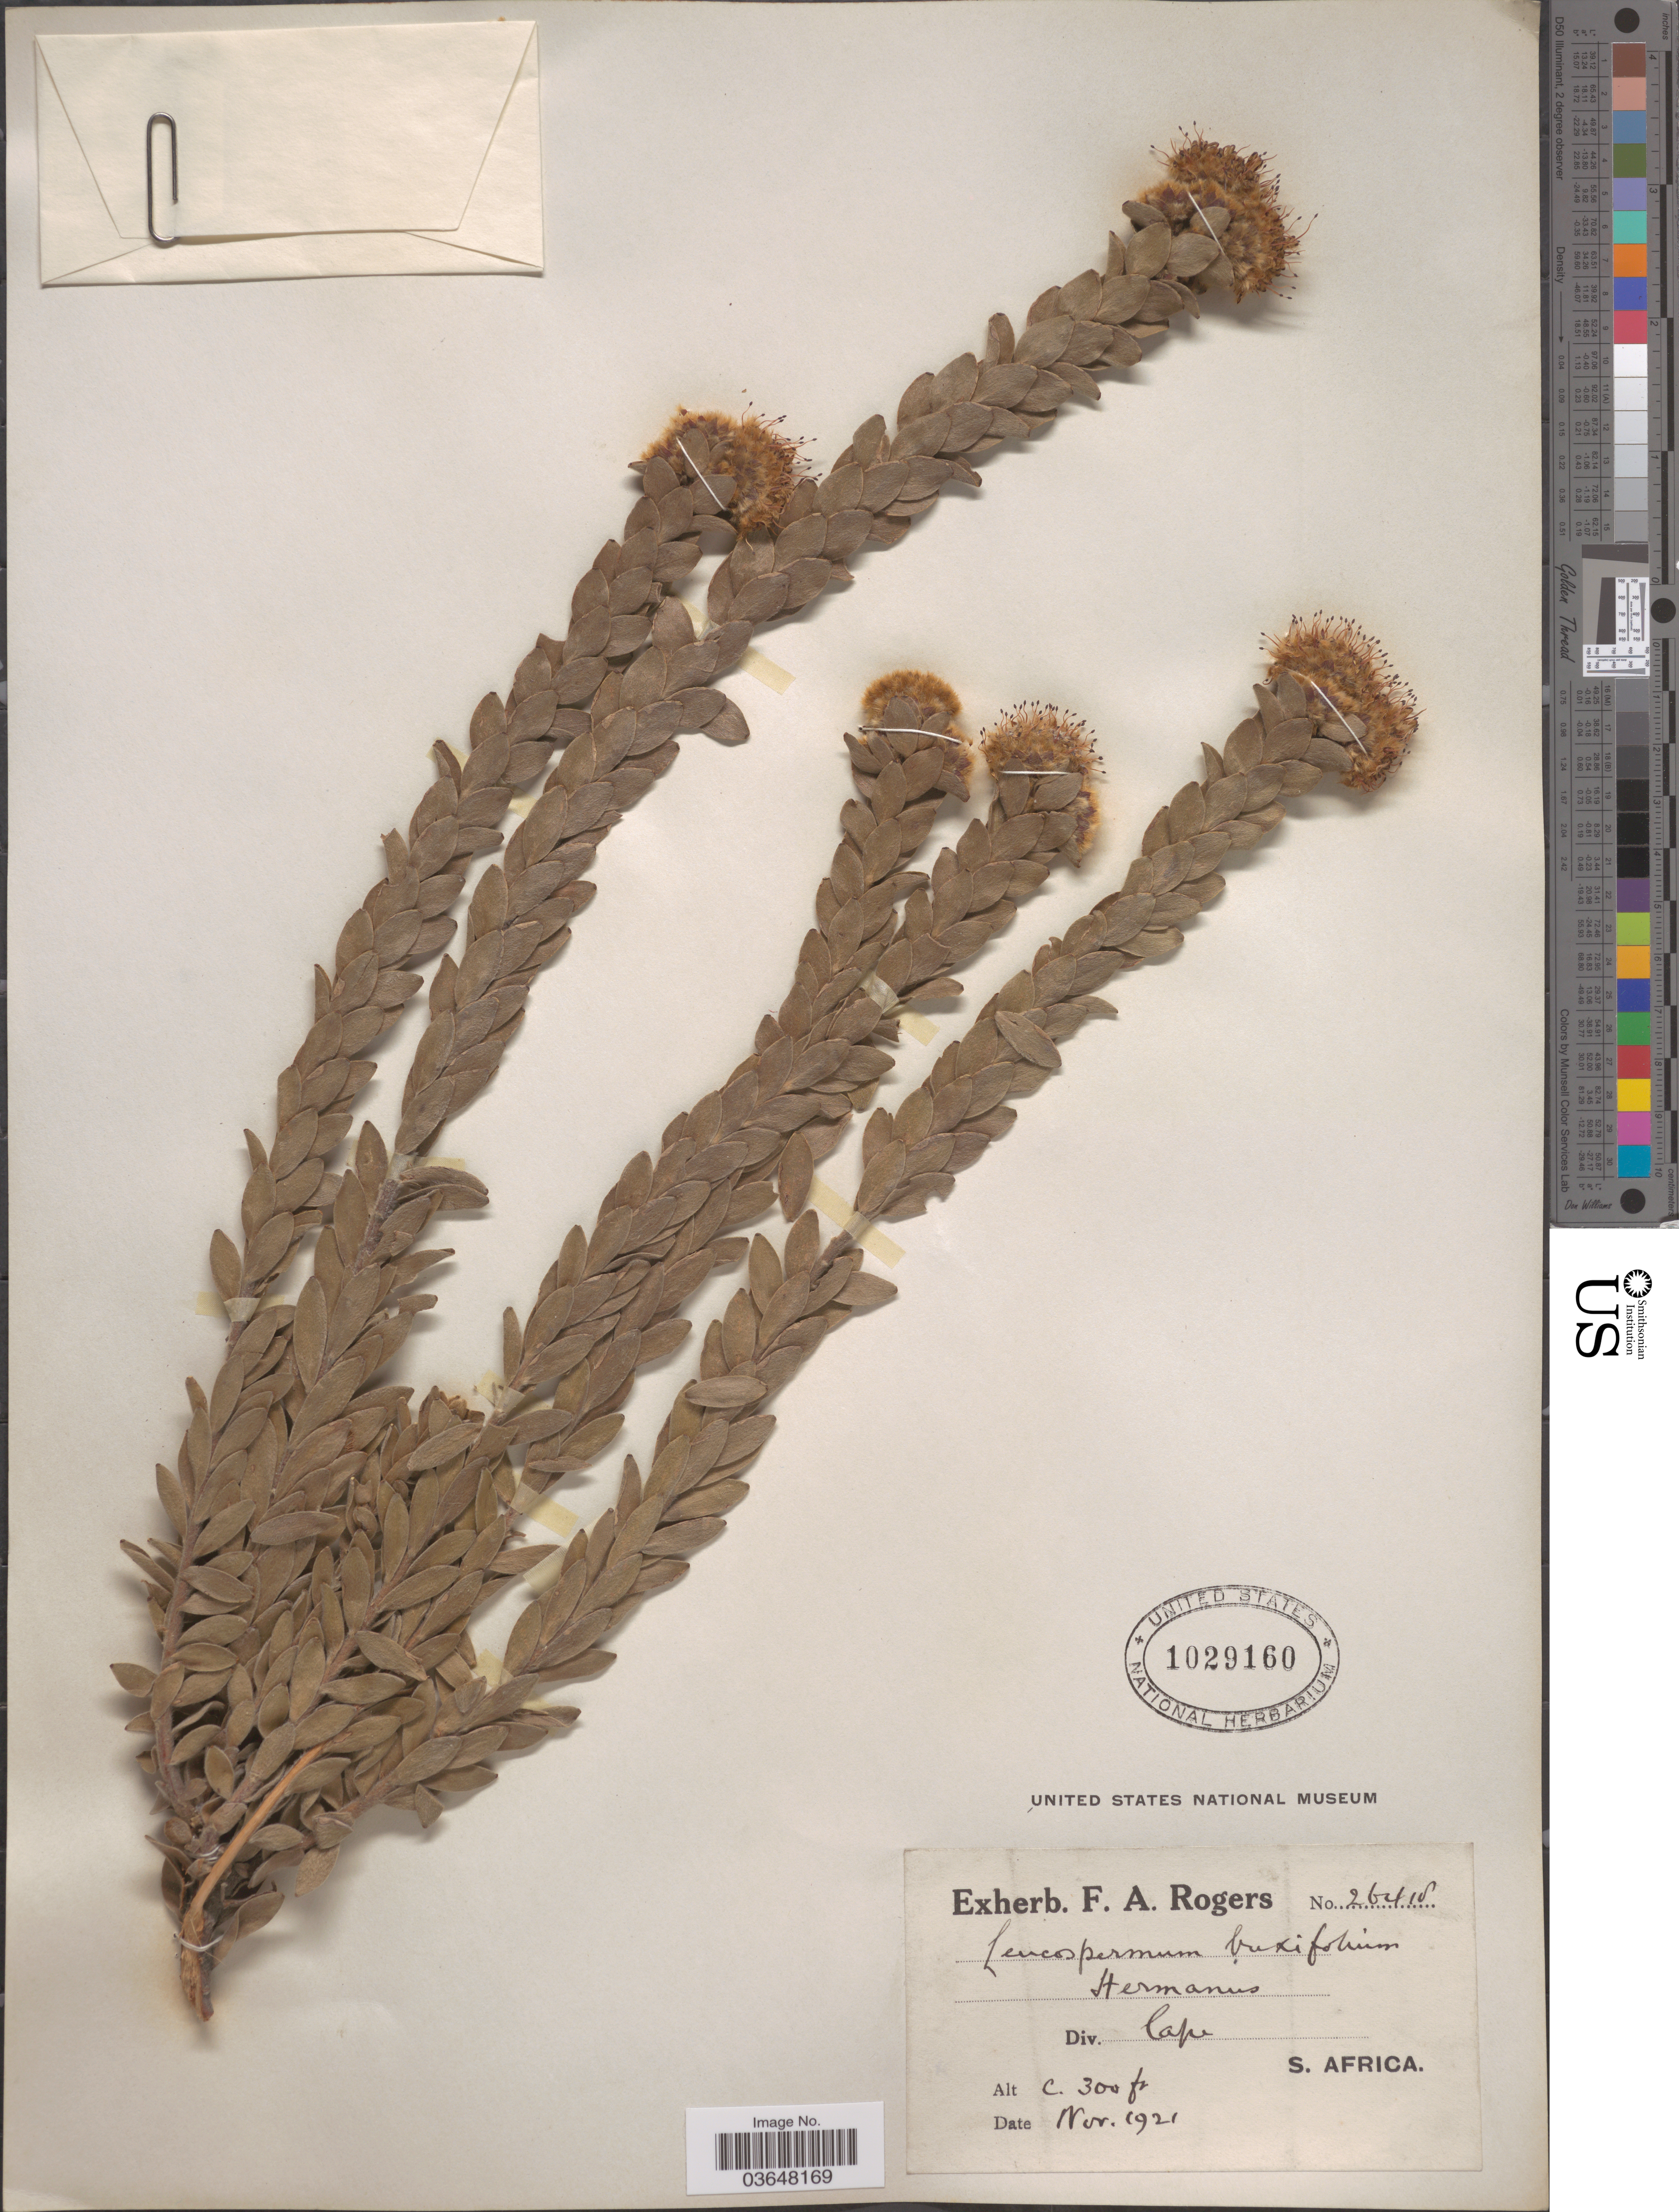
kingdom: Plantae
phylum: Tracheophyta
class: Magnoliopsida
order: Proteales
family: Proteaceae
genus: Leucospermum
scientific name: Leucospermum truncatulum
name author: Rourke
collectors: ex herb. F. A. Rogers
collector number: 26418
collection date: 1921-11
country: South Africa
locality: Hermanus. Div. Cape. S. Africa.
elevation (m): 91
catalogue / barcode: US 1029160